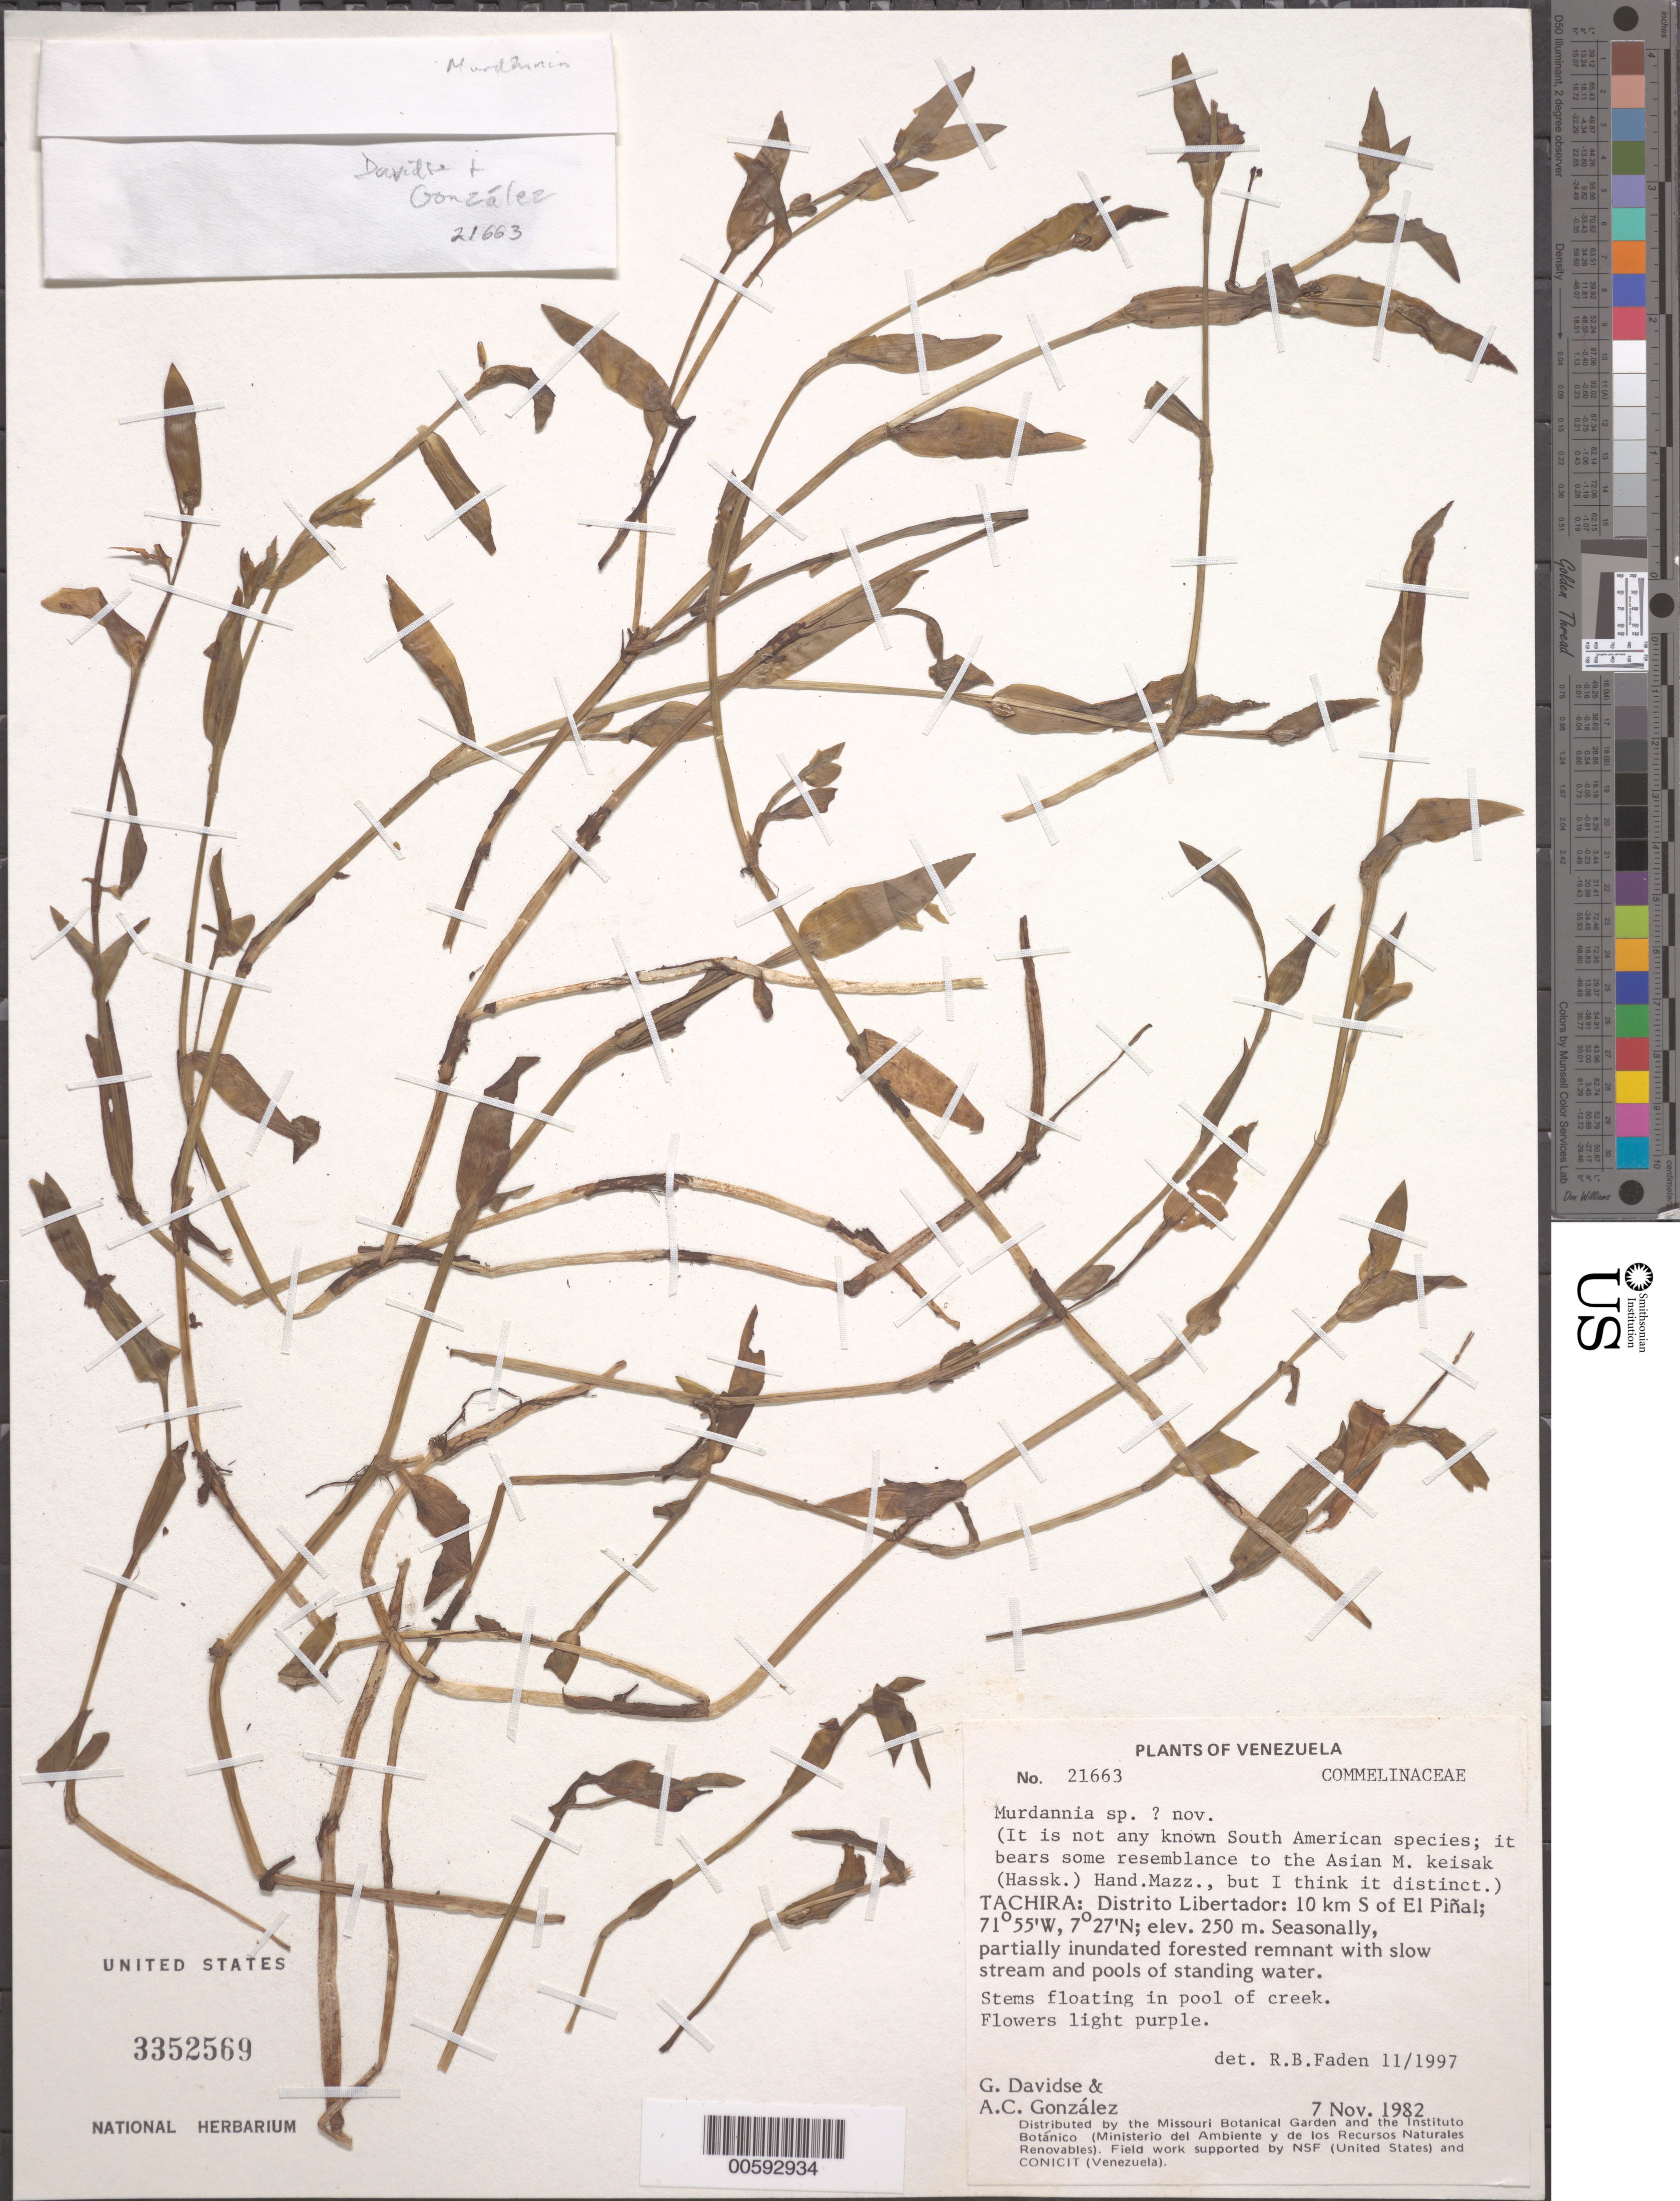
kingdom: Plantae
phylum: Tracheophyta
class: Liliopsida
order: Commelinales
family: Commelinaceae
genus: Murdannia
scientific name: Murdannia sp.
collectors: G. Davidse & A. C. González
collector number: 21663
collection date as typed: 07 Nov 1982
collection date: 1982-11-07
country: Venezuela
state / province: Tachira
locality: Libertador, s of el pinal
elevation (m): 250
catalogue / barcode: US 3352569